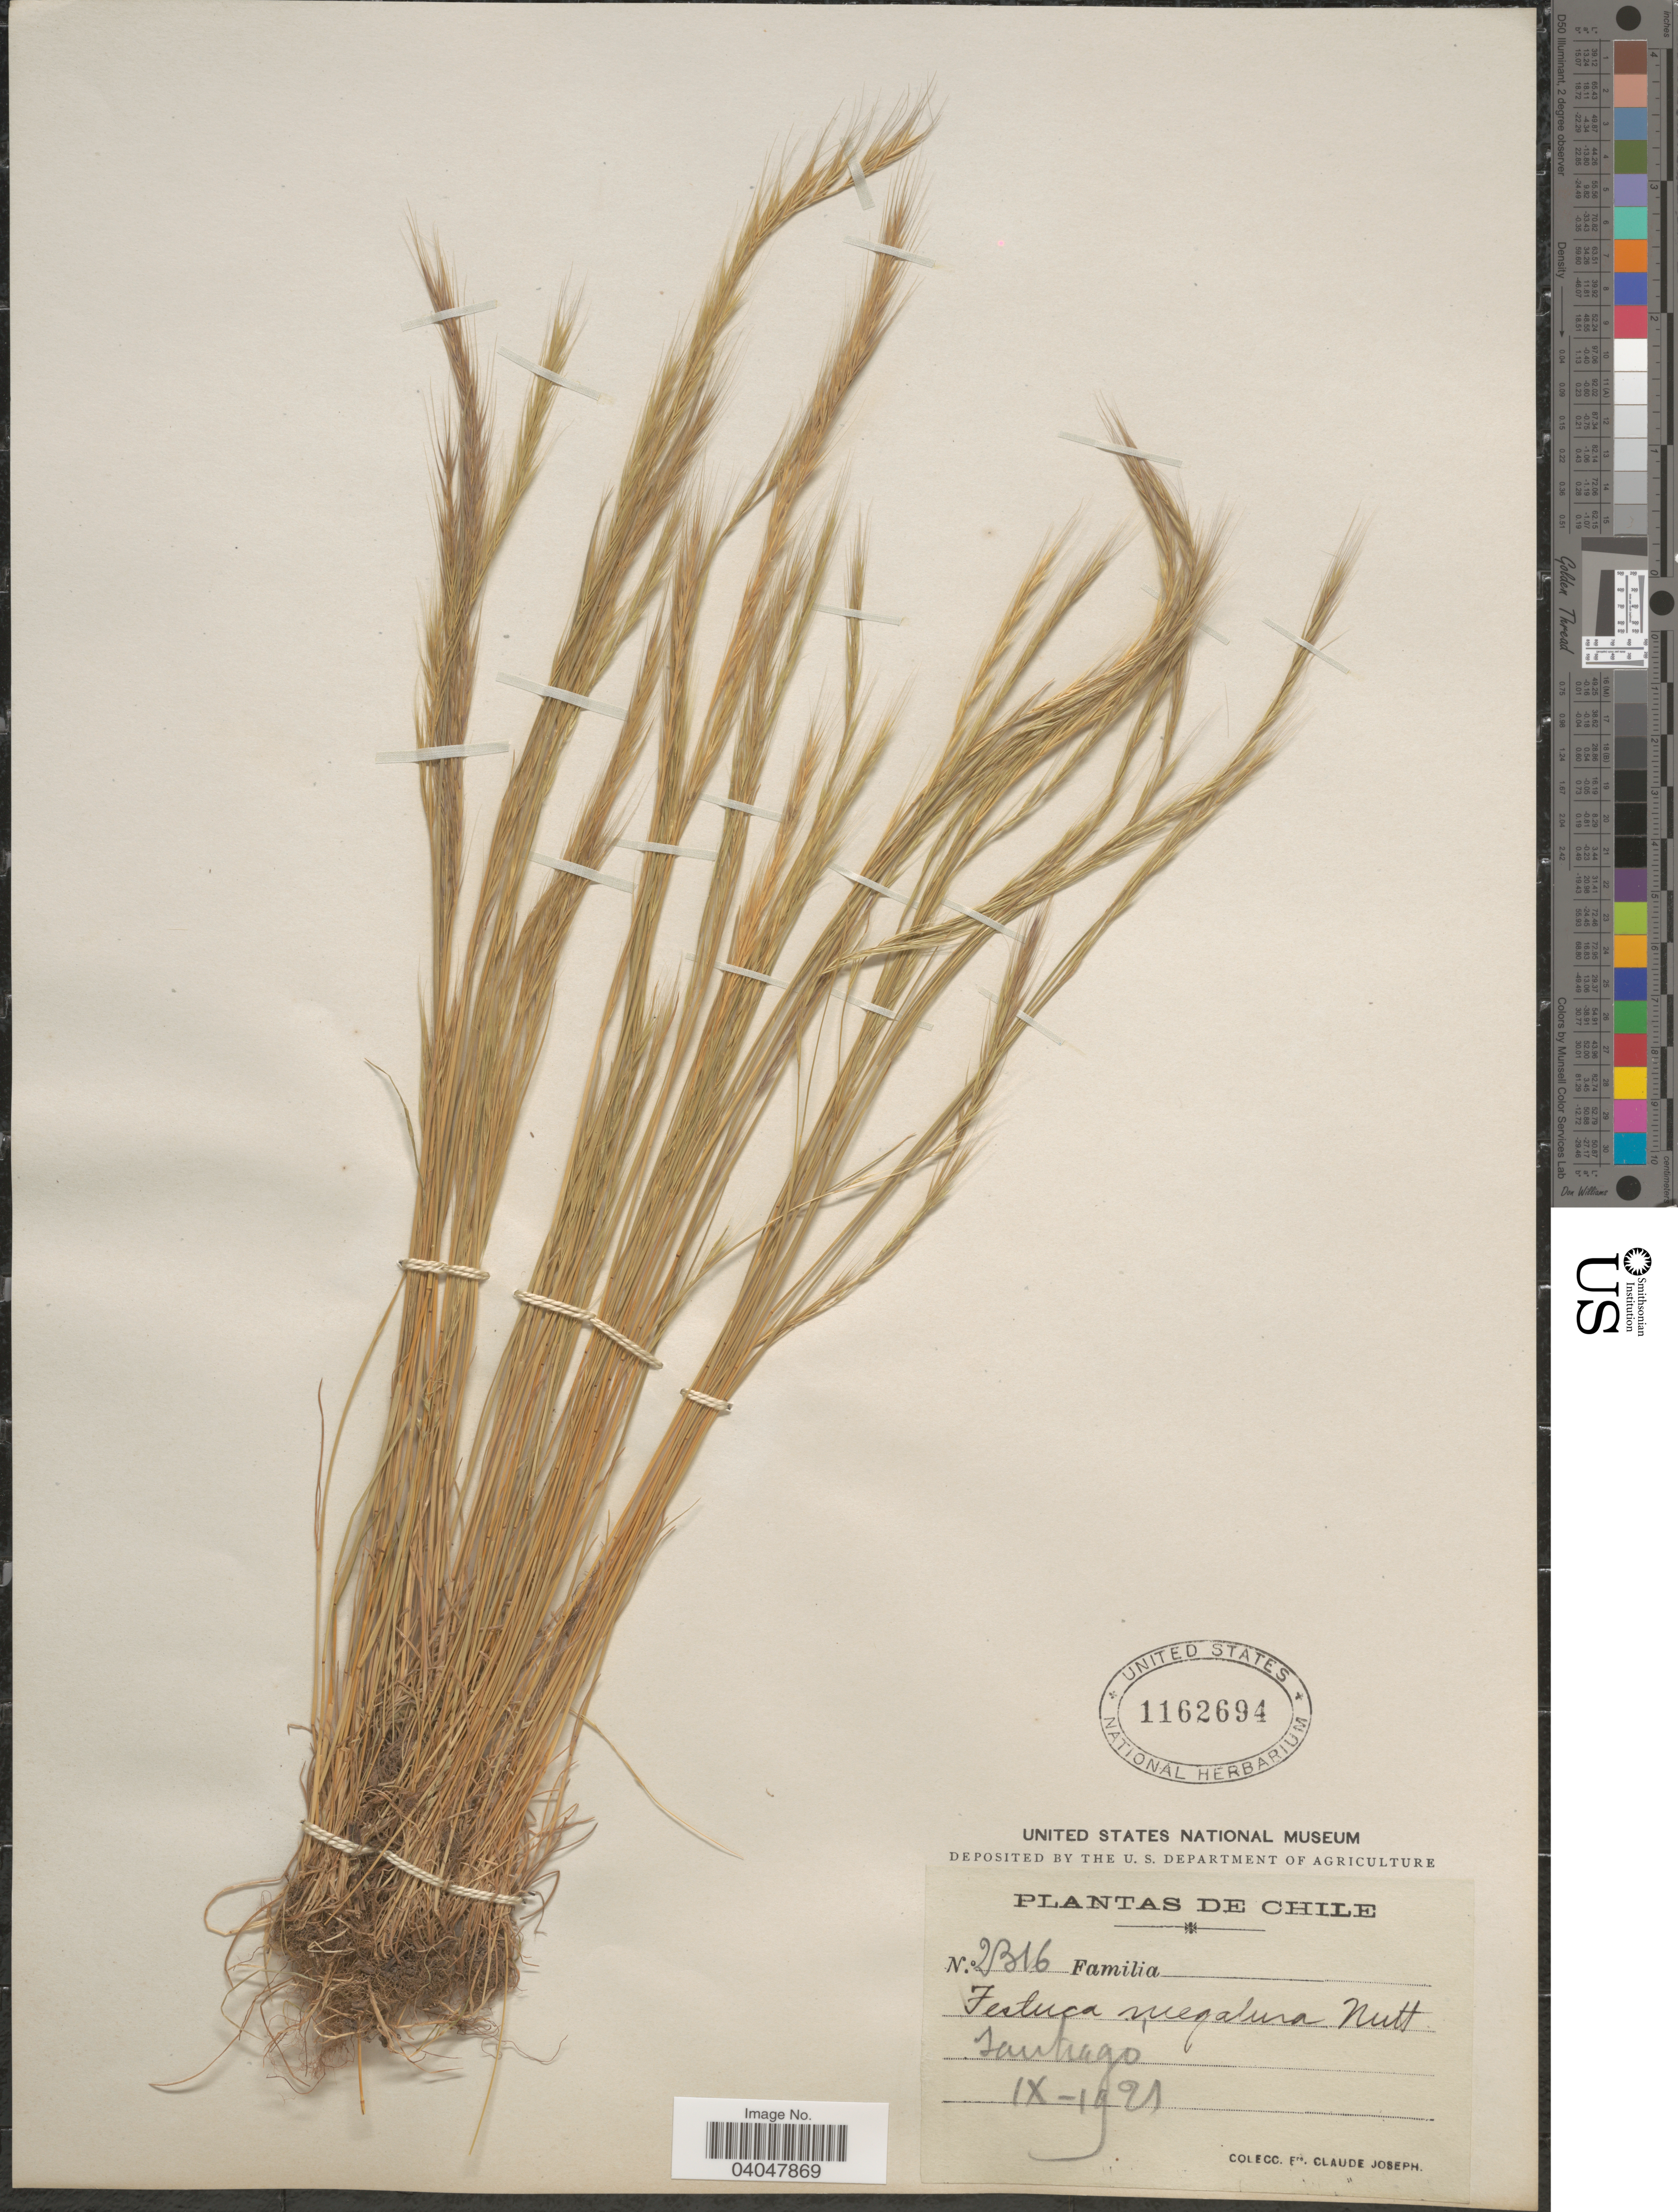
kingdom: Plantae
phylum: Tracheophyta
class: Liliopsida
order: Poales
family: Poaceae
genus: Festuca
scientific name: Festuca megalura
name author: Nutt.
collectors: Bro. Claude-Joseph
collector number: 2316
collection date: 1921-09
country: Chile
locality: Santiago.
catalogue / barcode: US 1162694